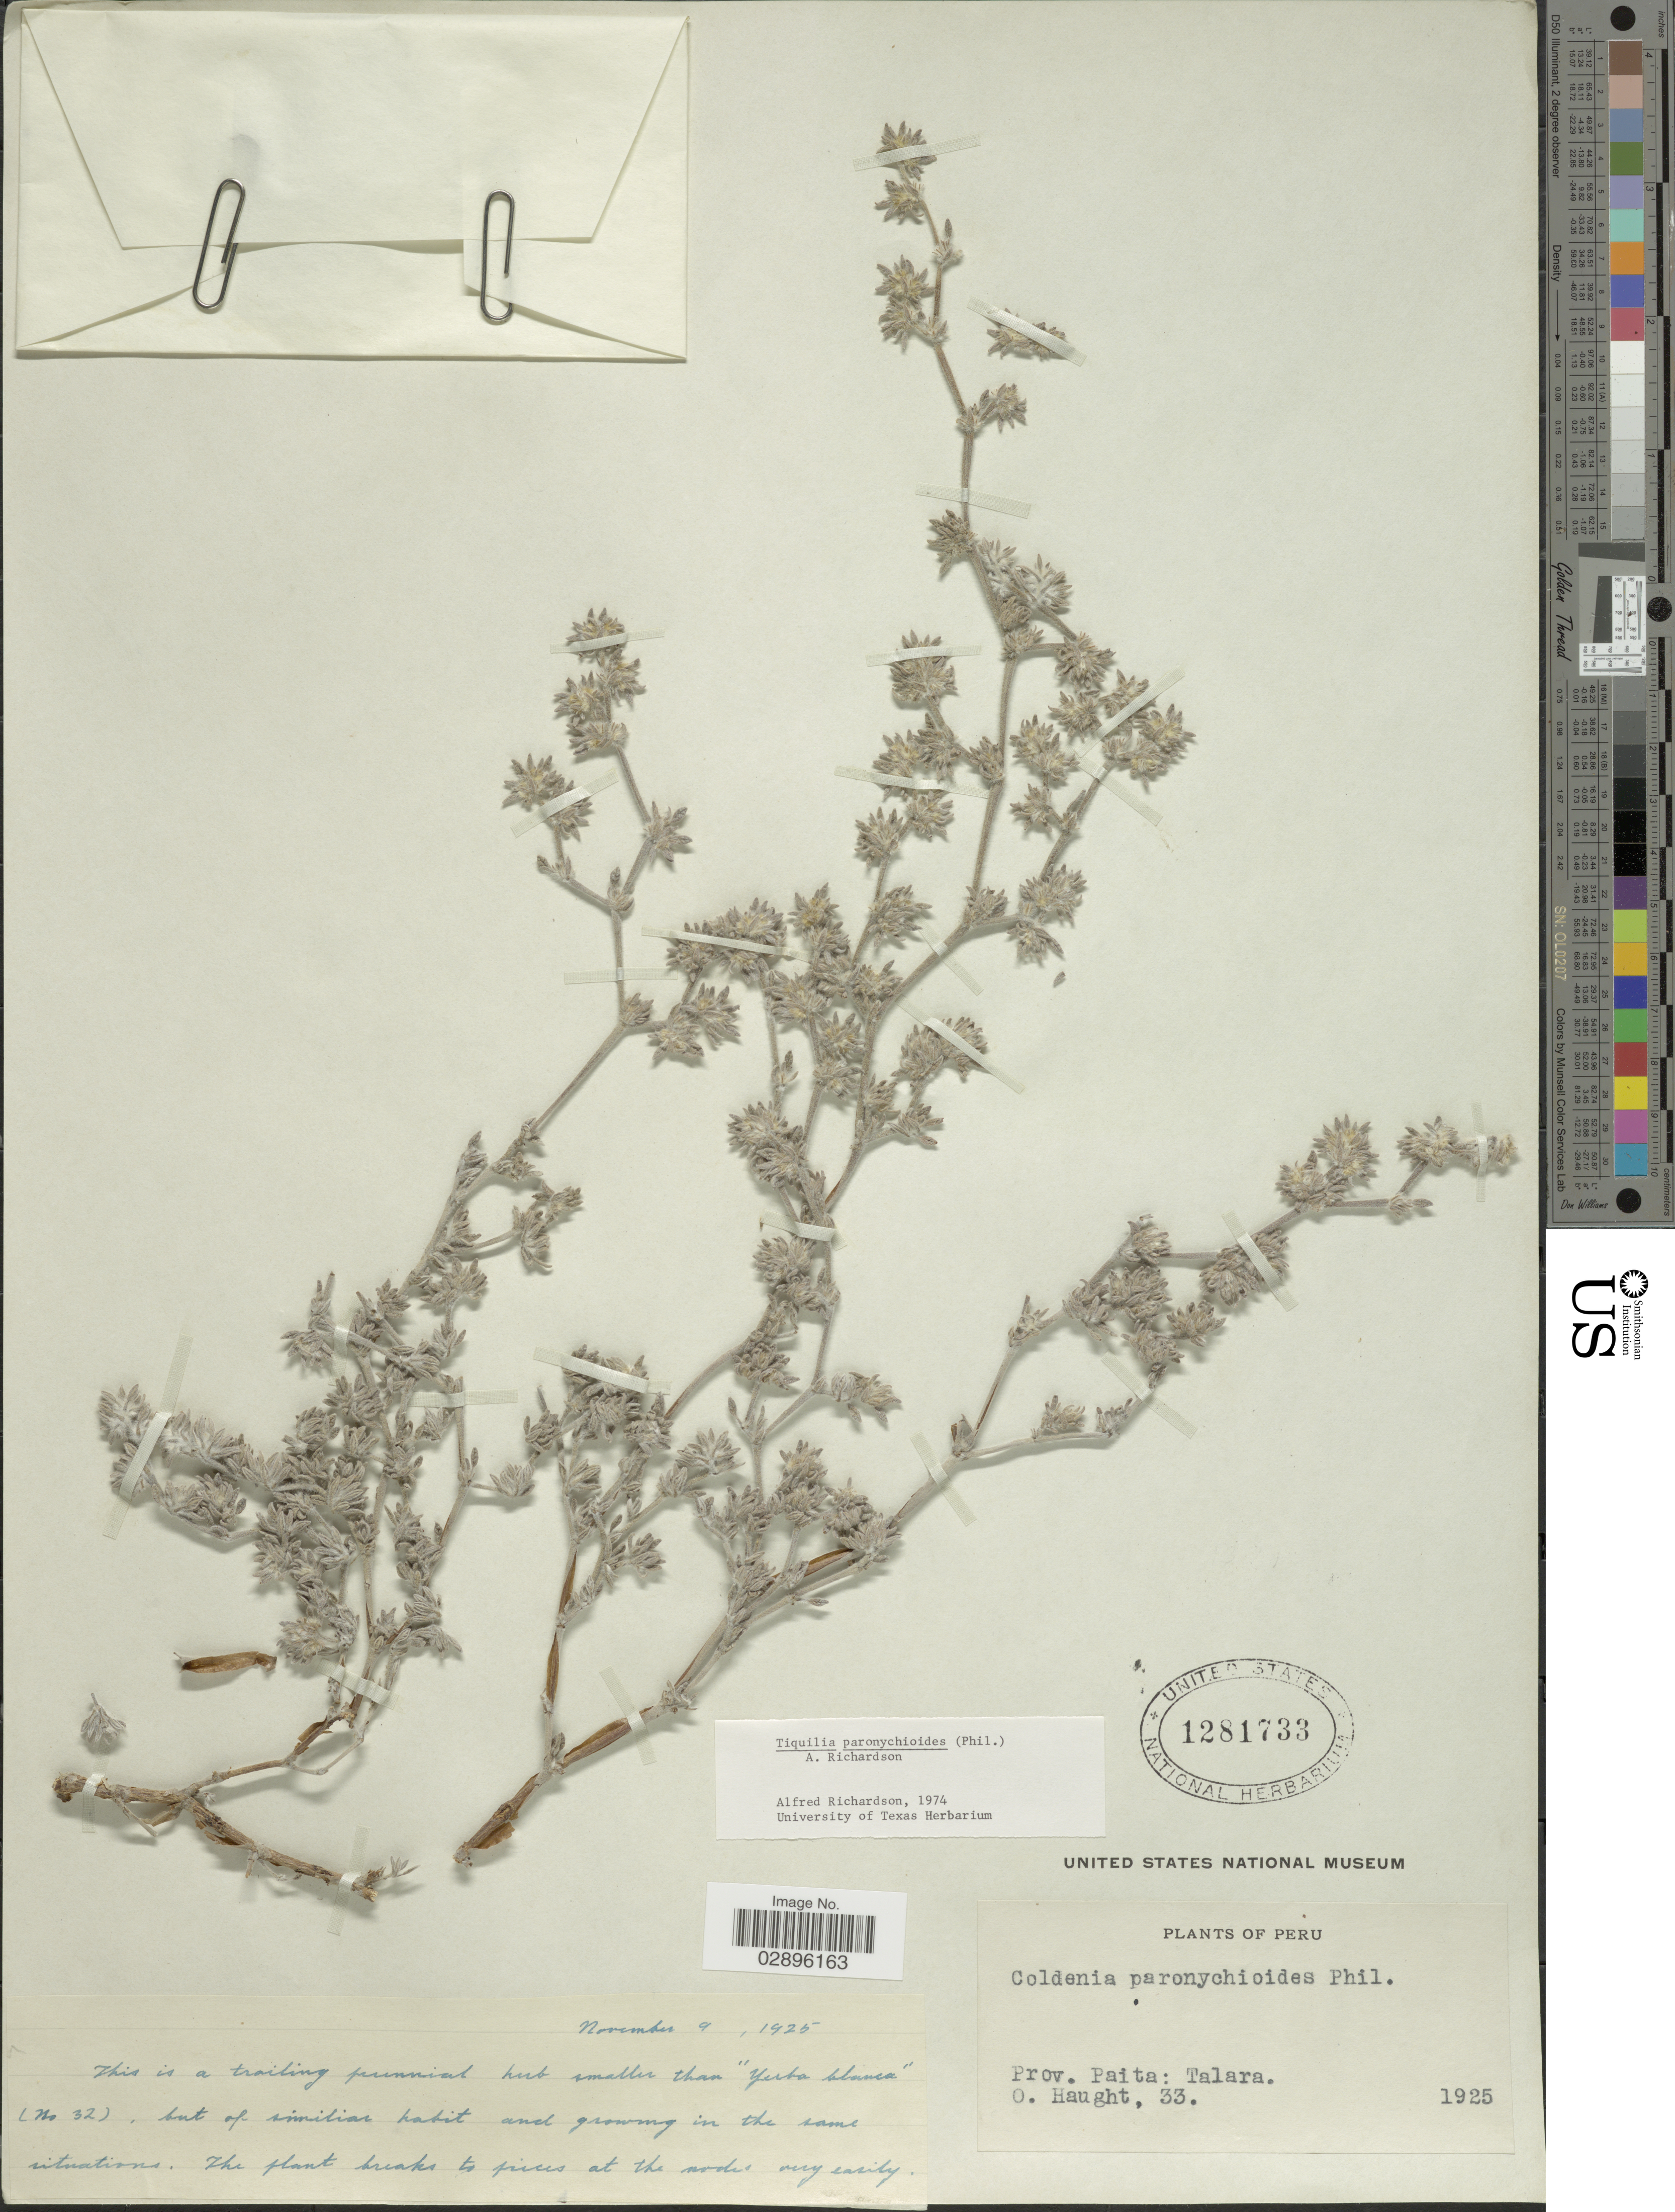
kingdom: Plantae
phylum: Tracheophyta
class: Magnoliopsida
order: Boraginales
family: Ehretiaceae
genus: Tiquilia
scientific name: Tiquilia paronychioides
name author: (Phil.) A.T. Richardson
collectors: O. Haught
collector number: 33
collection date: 1925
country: Peru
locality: Prov. Paita: Talara.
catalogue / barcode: US 1281733